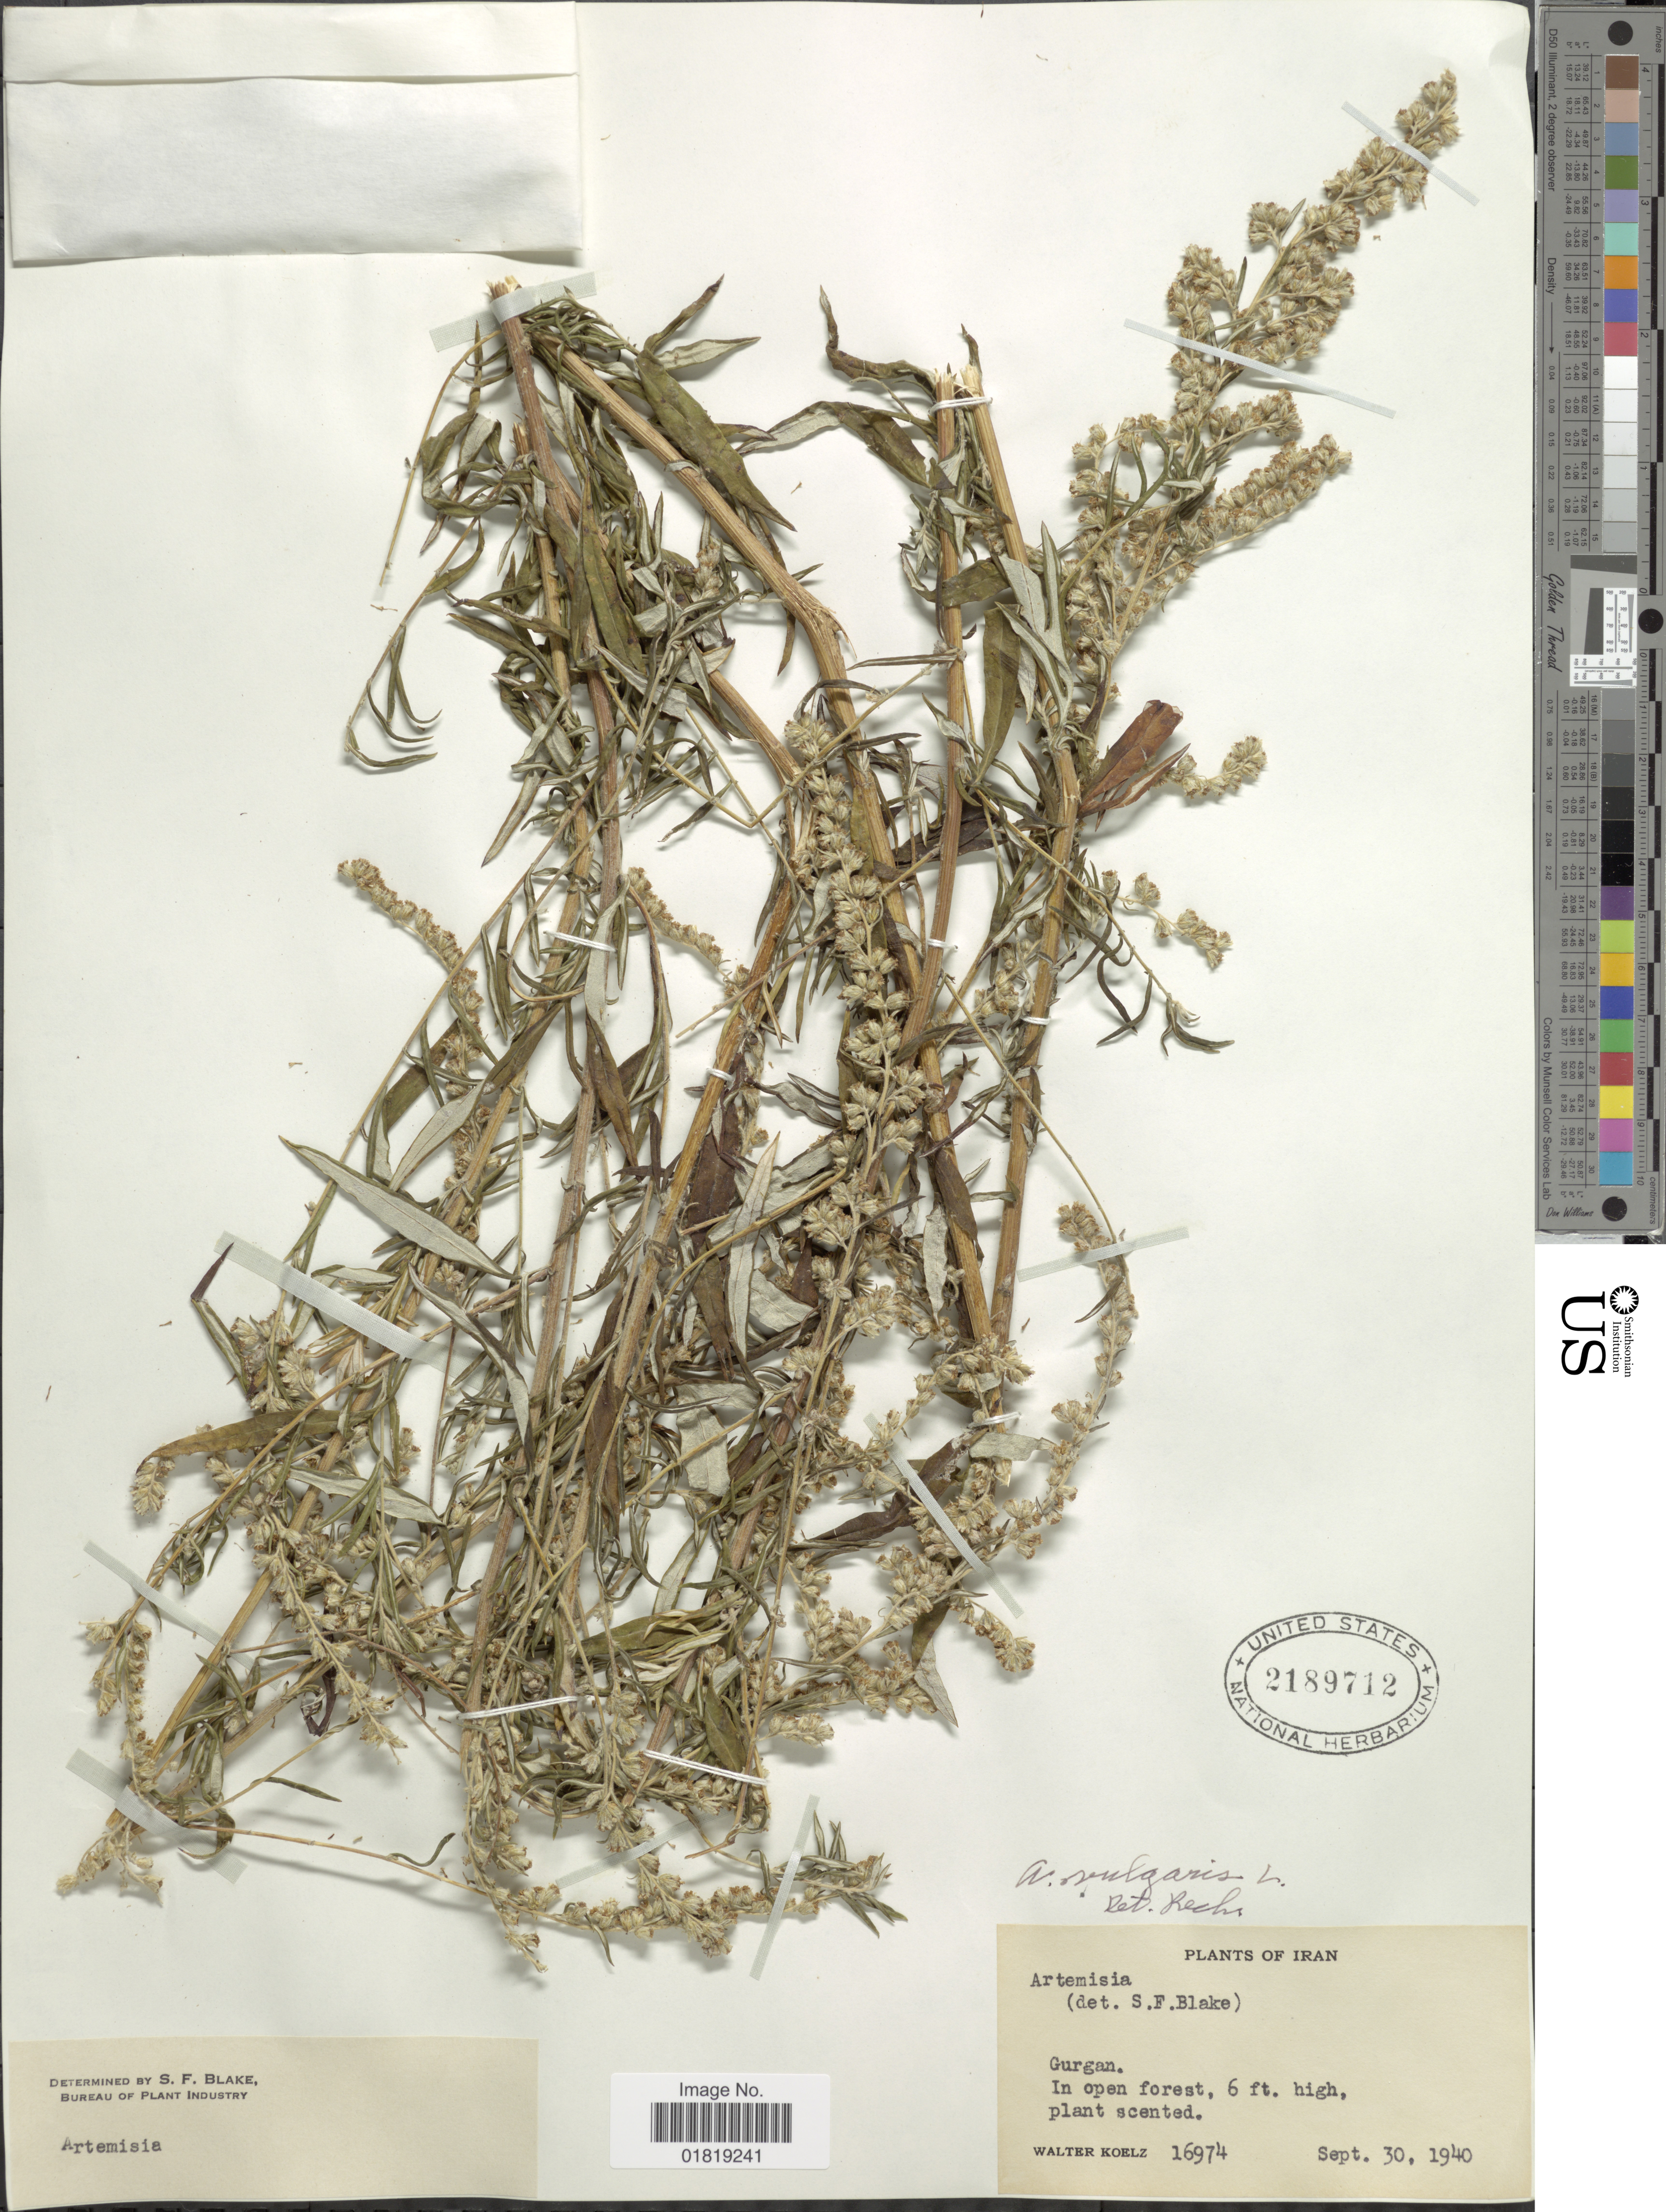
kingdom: Plantae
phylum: Tracheophyta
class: Magnoliopsida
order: Asterales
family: Asteraceae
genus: Artemisia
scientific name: Artemisia vulgaris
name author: L.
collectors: W. N. Koelz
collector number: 16974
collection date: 1940-09-30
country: Iran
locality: Gurgan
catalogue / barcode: US 2189712